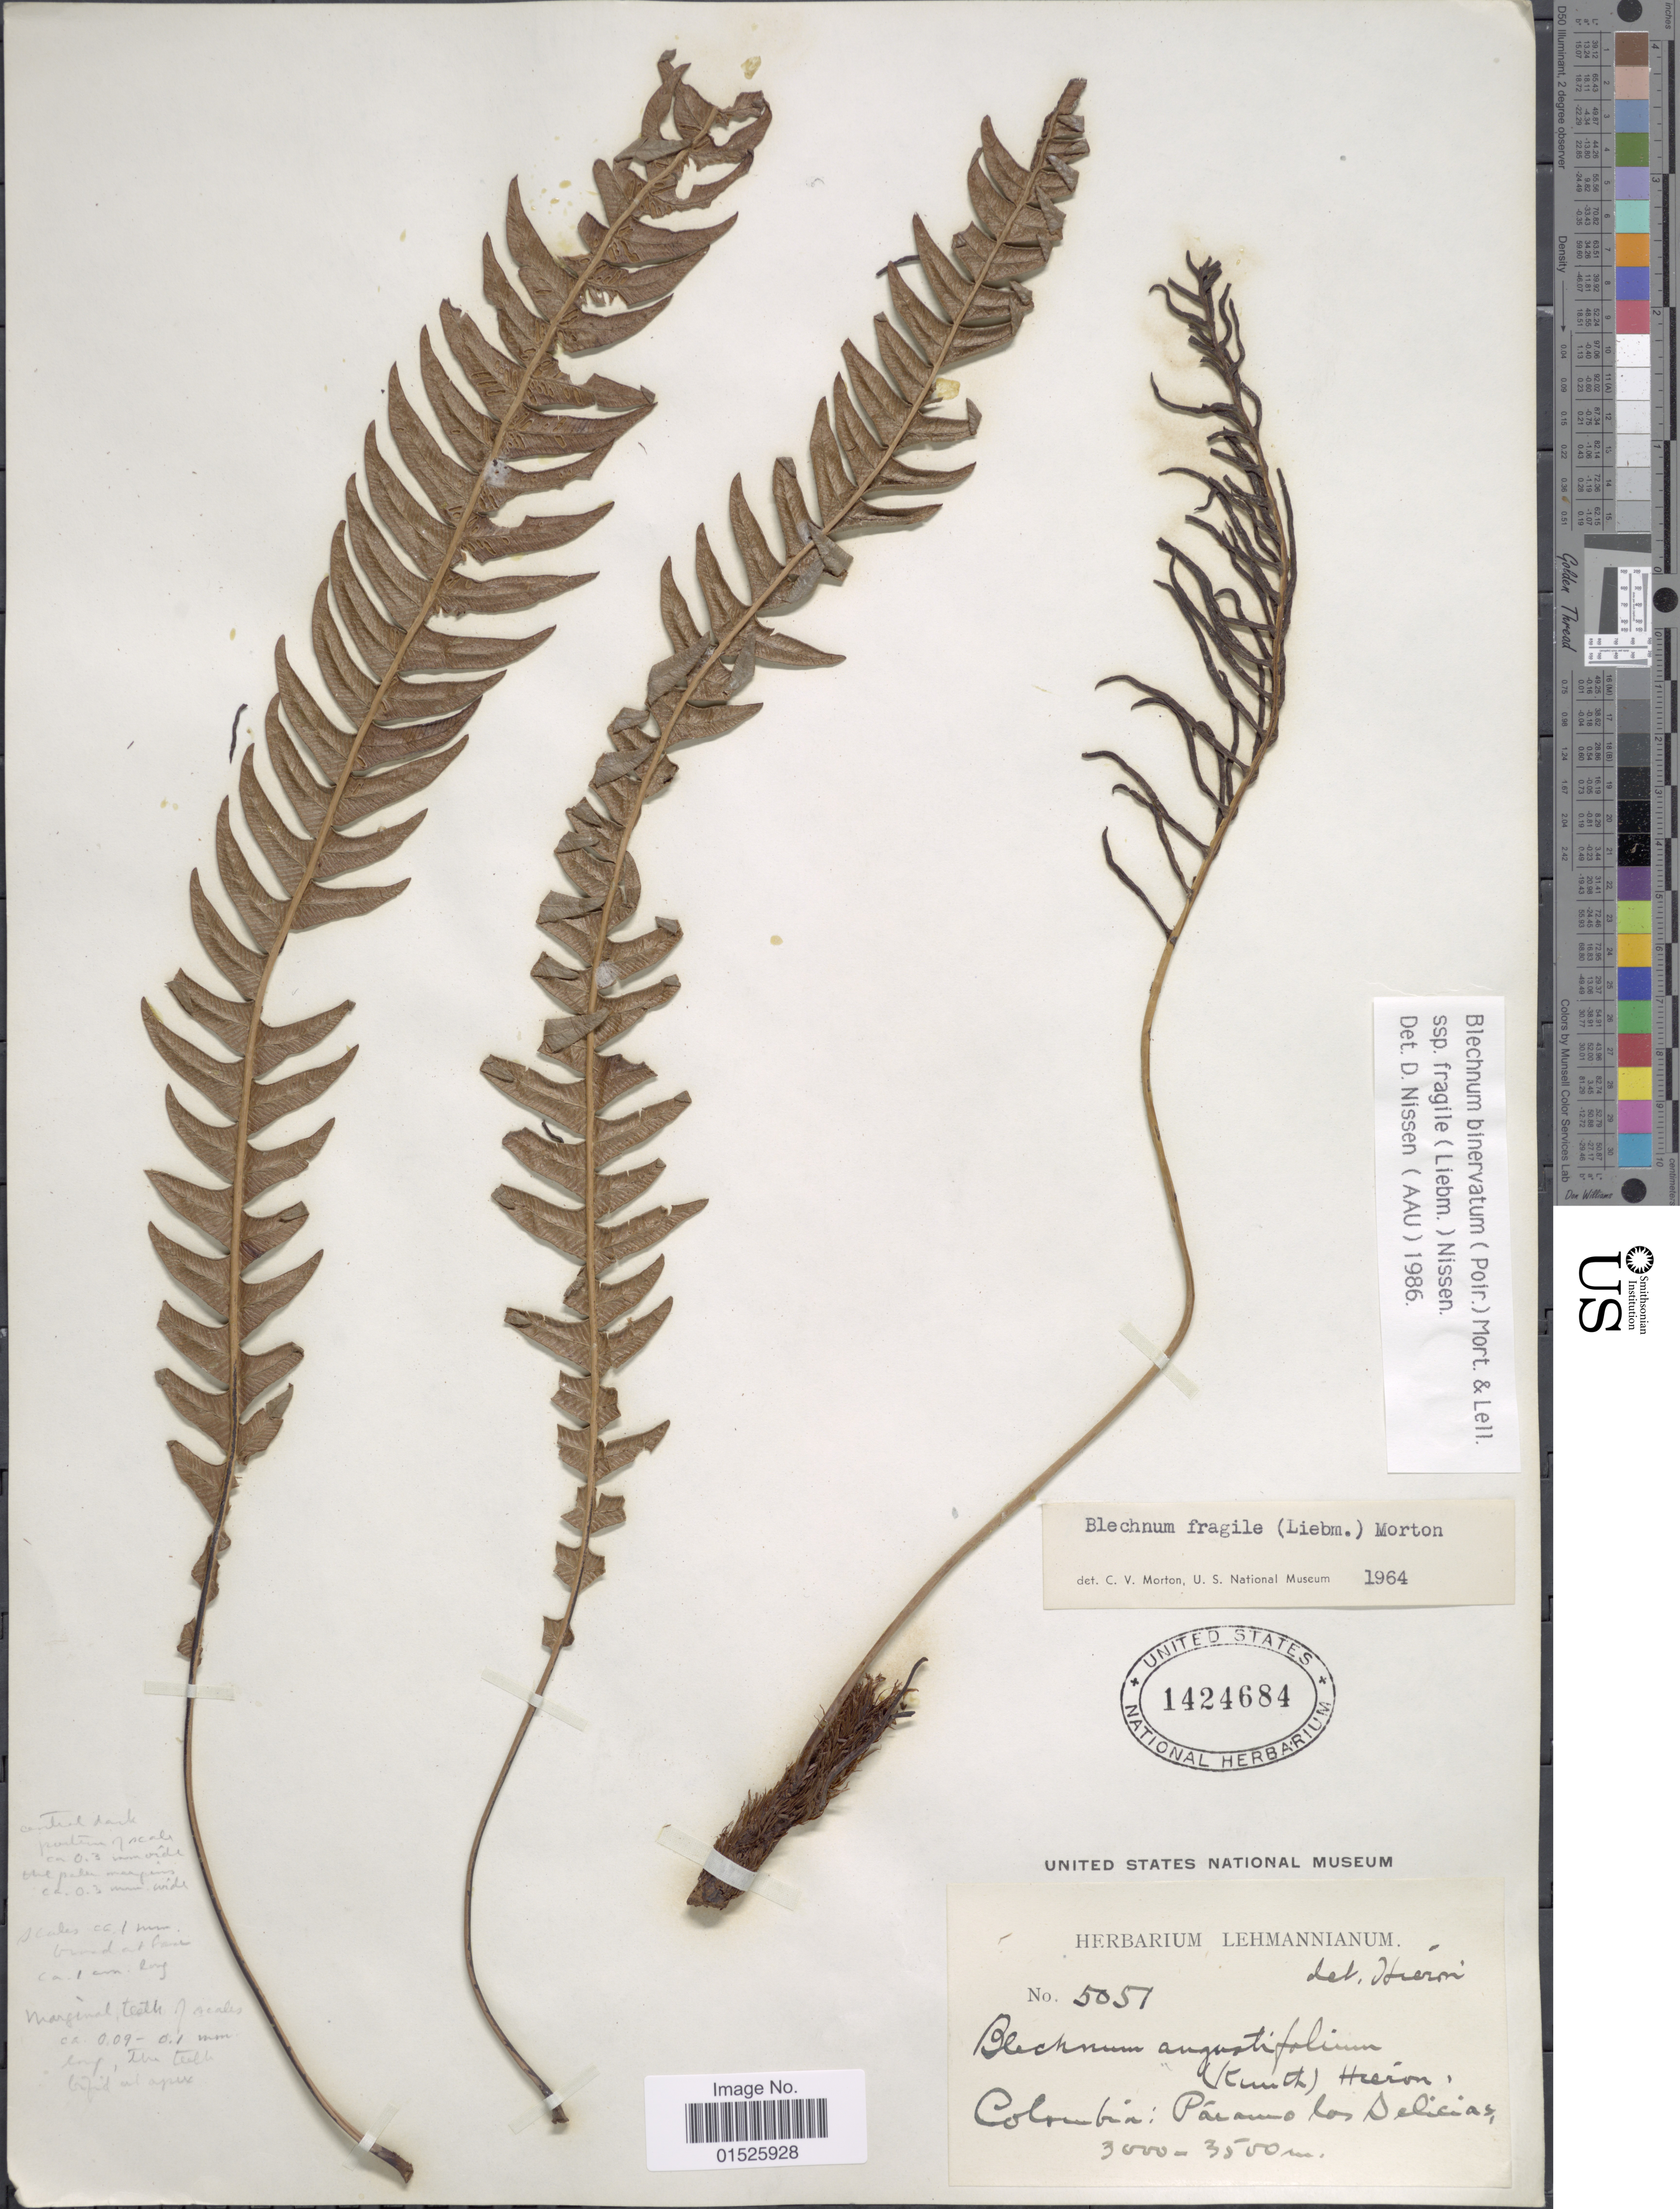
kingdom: Plantae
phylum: Tracheophyta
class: Polypodiopsida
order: Polypodiales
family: Blechnaceae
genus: Blechnum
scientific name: Blechnum fragile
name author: (Liebm.) C.V. Morton & Lellinger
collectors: ex herb. Lehmannianum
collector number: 5051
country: Colombia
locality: Páramo los Delicias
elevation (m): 3000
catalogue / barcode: US 1424684